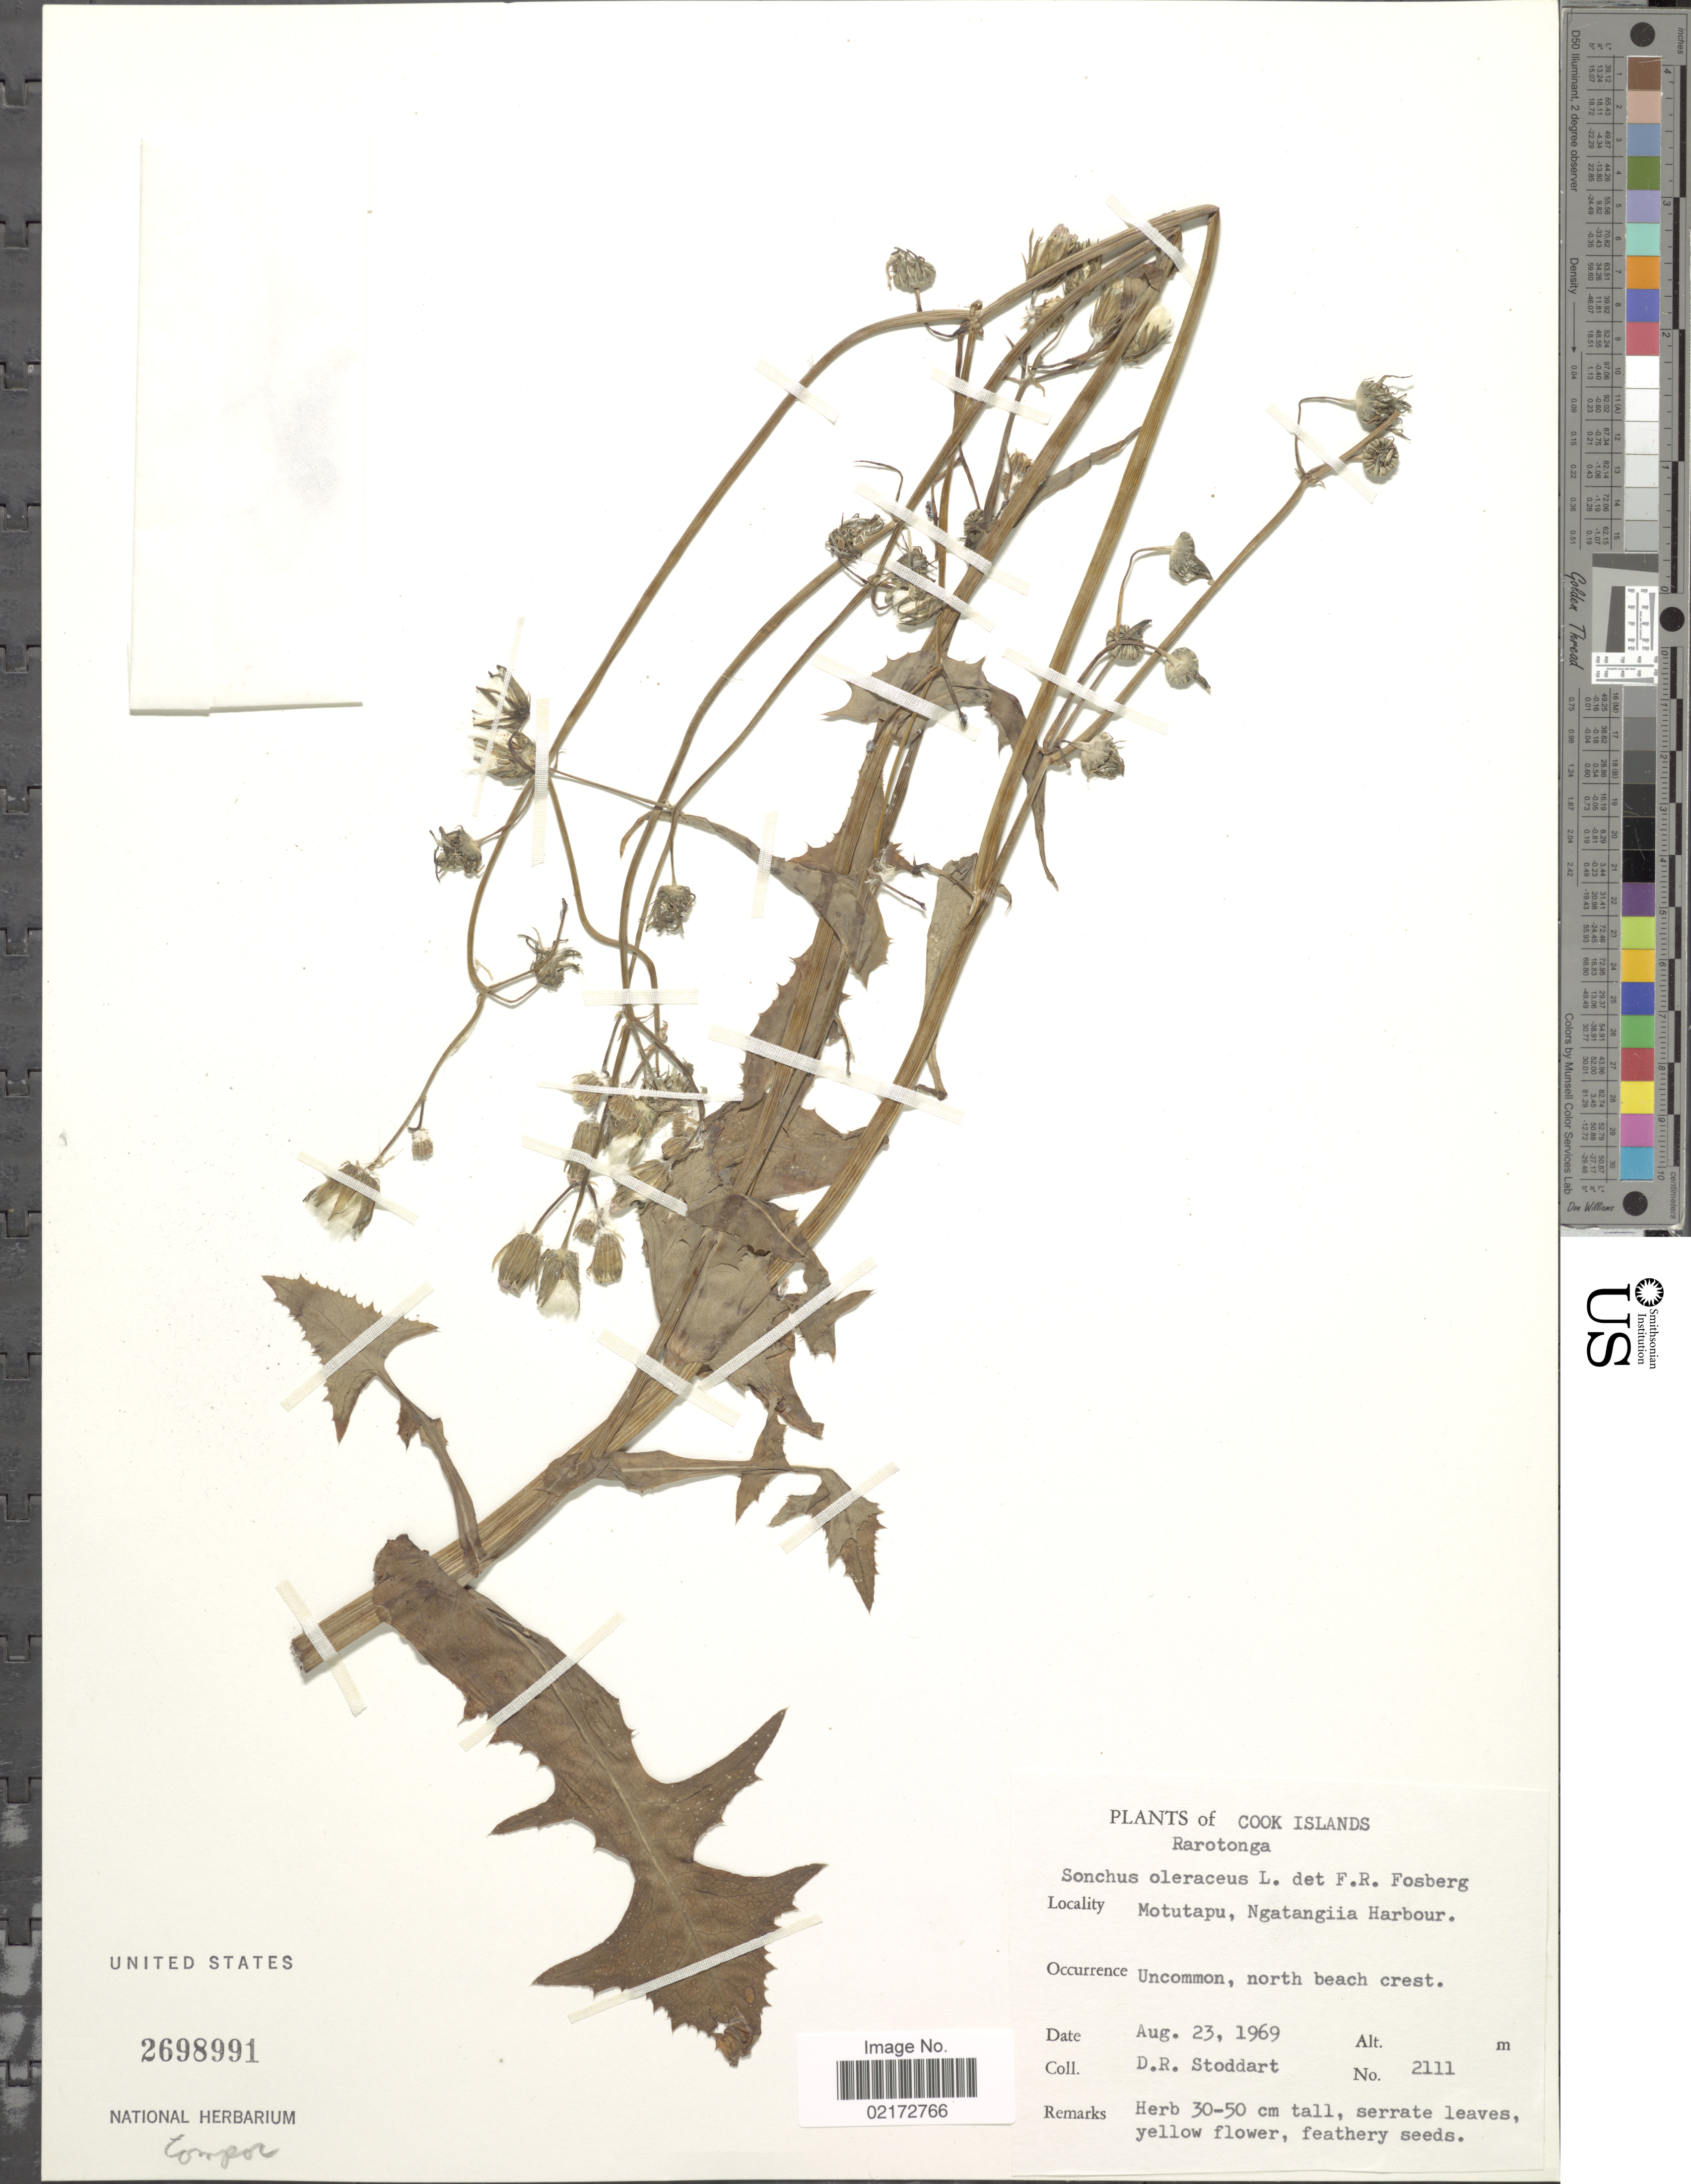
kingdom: Plantae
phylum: Tracheophyta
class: Magnoliopsida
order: Asterales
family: Asteraceae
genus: Sonchus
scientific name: Sonchus oleraceus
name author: L.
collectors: D. R. Stoddart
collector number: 2111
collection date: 1969-08-23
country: Cook Islands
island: Rarotonga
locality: Rarotonga. Motutapu, Ngatangiia Harbour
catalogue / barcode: US 2698991